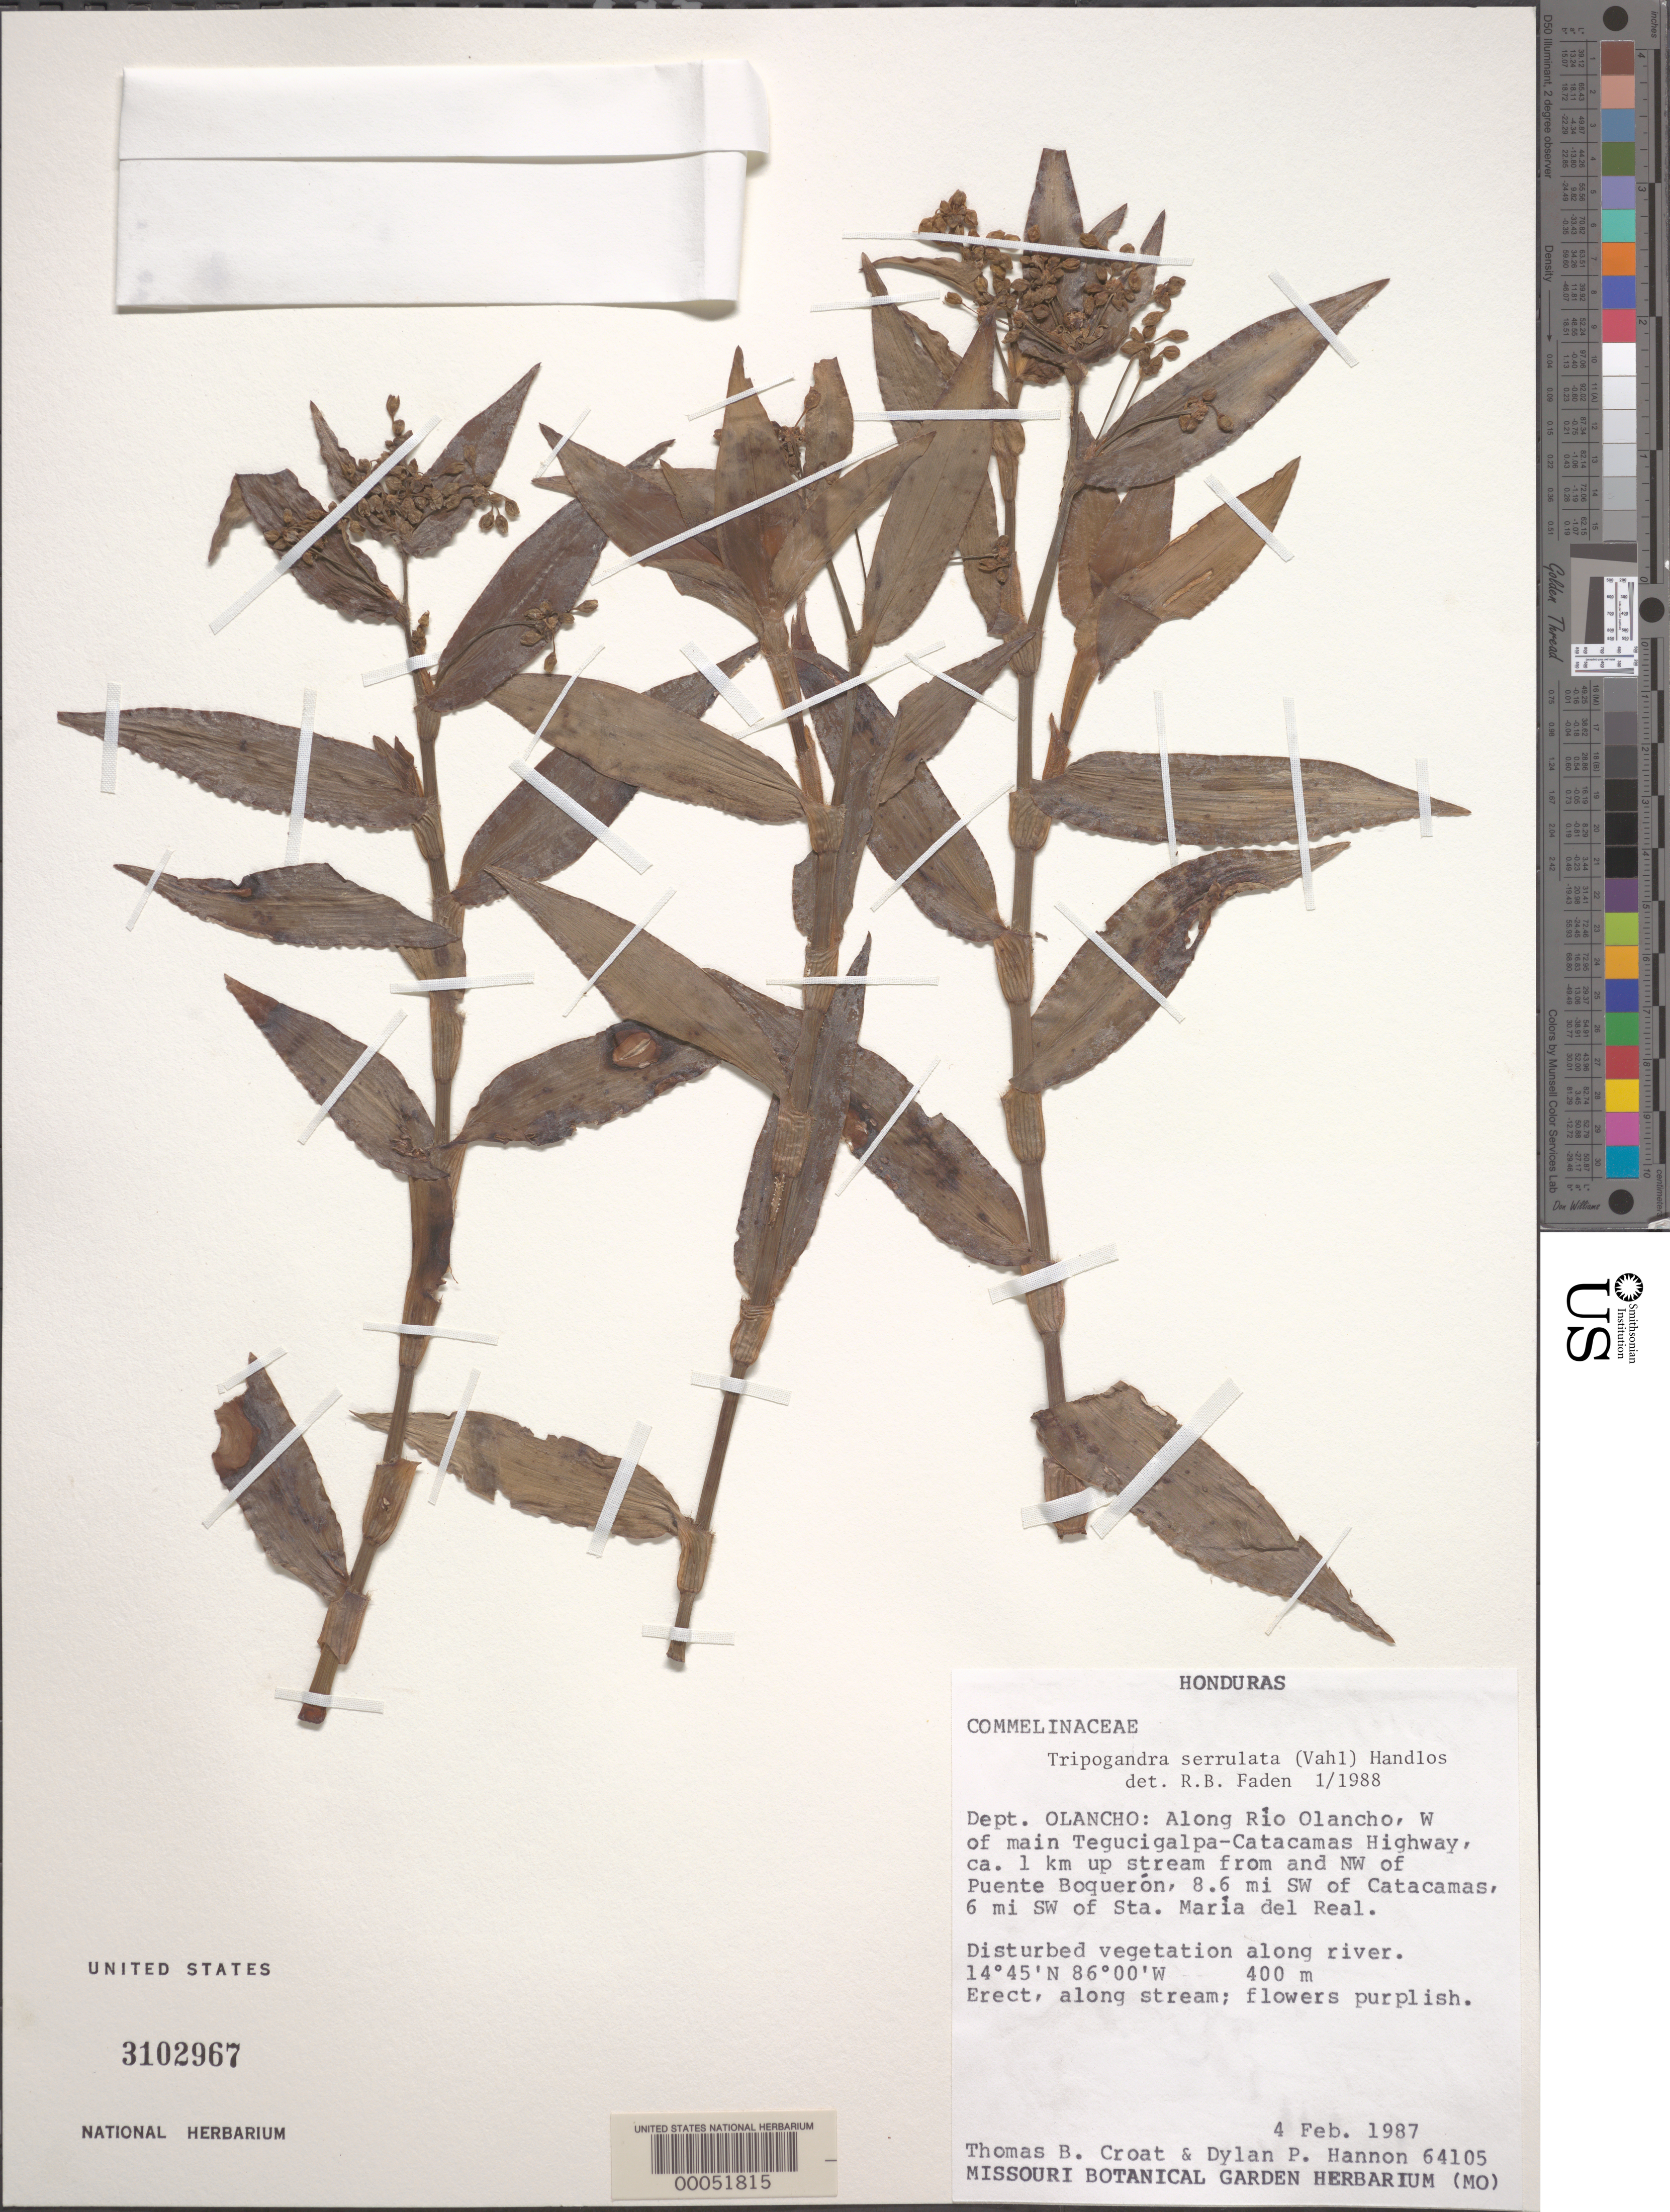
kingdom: Plantae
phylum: Tracheophyta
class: Liliopsida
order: Commelinales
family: Commelinaceae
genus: Tripogandra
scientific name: Tripogandra serrulata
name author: (Vahl) Handlos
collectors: T. B. Croat & D. Hannon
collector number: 64105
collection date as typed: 04 Feb 1987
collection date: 1987-02-04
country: Honduras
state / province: Olancho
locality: Along río Olancho, 1 km. upstream from and NW of Puente Boqueron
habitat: Disturbed vegatation along river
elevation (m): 400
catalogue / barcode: US 3102967